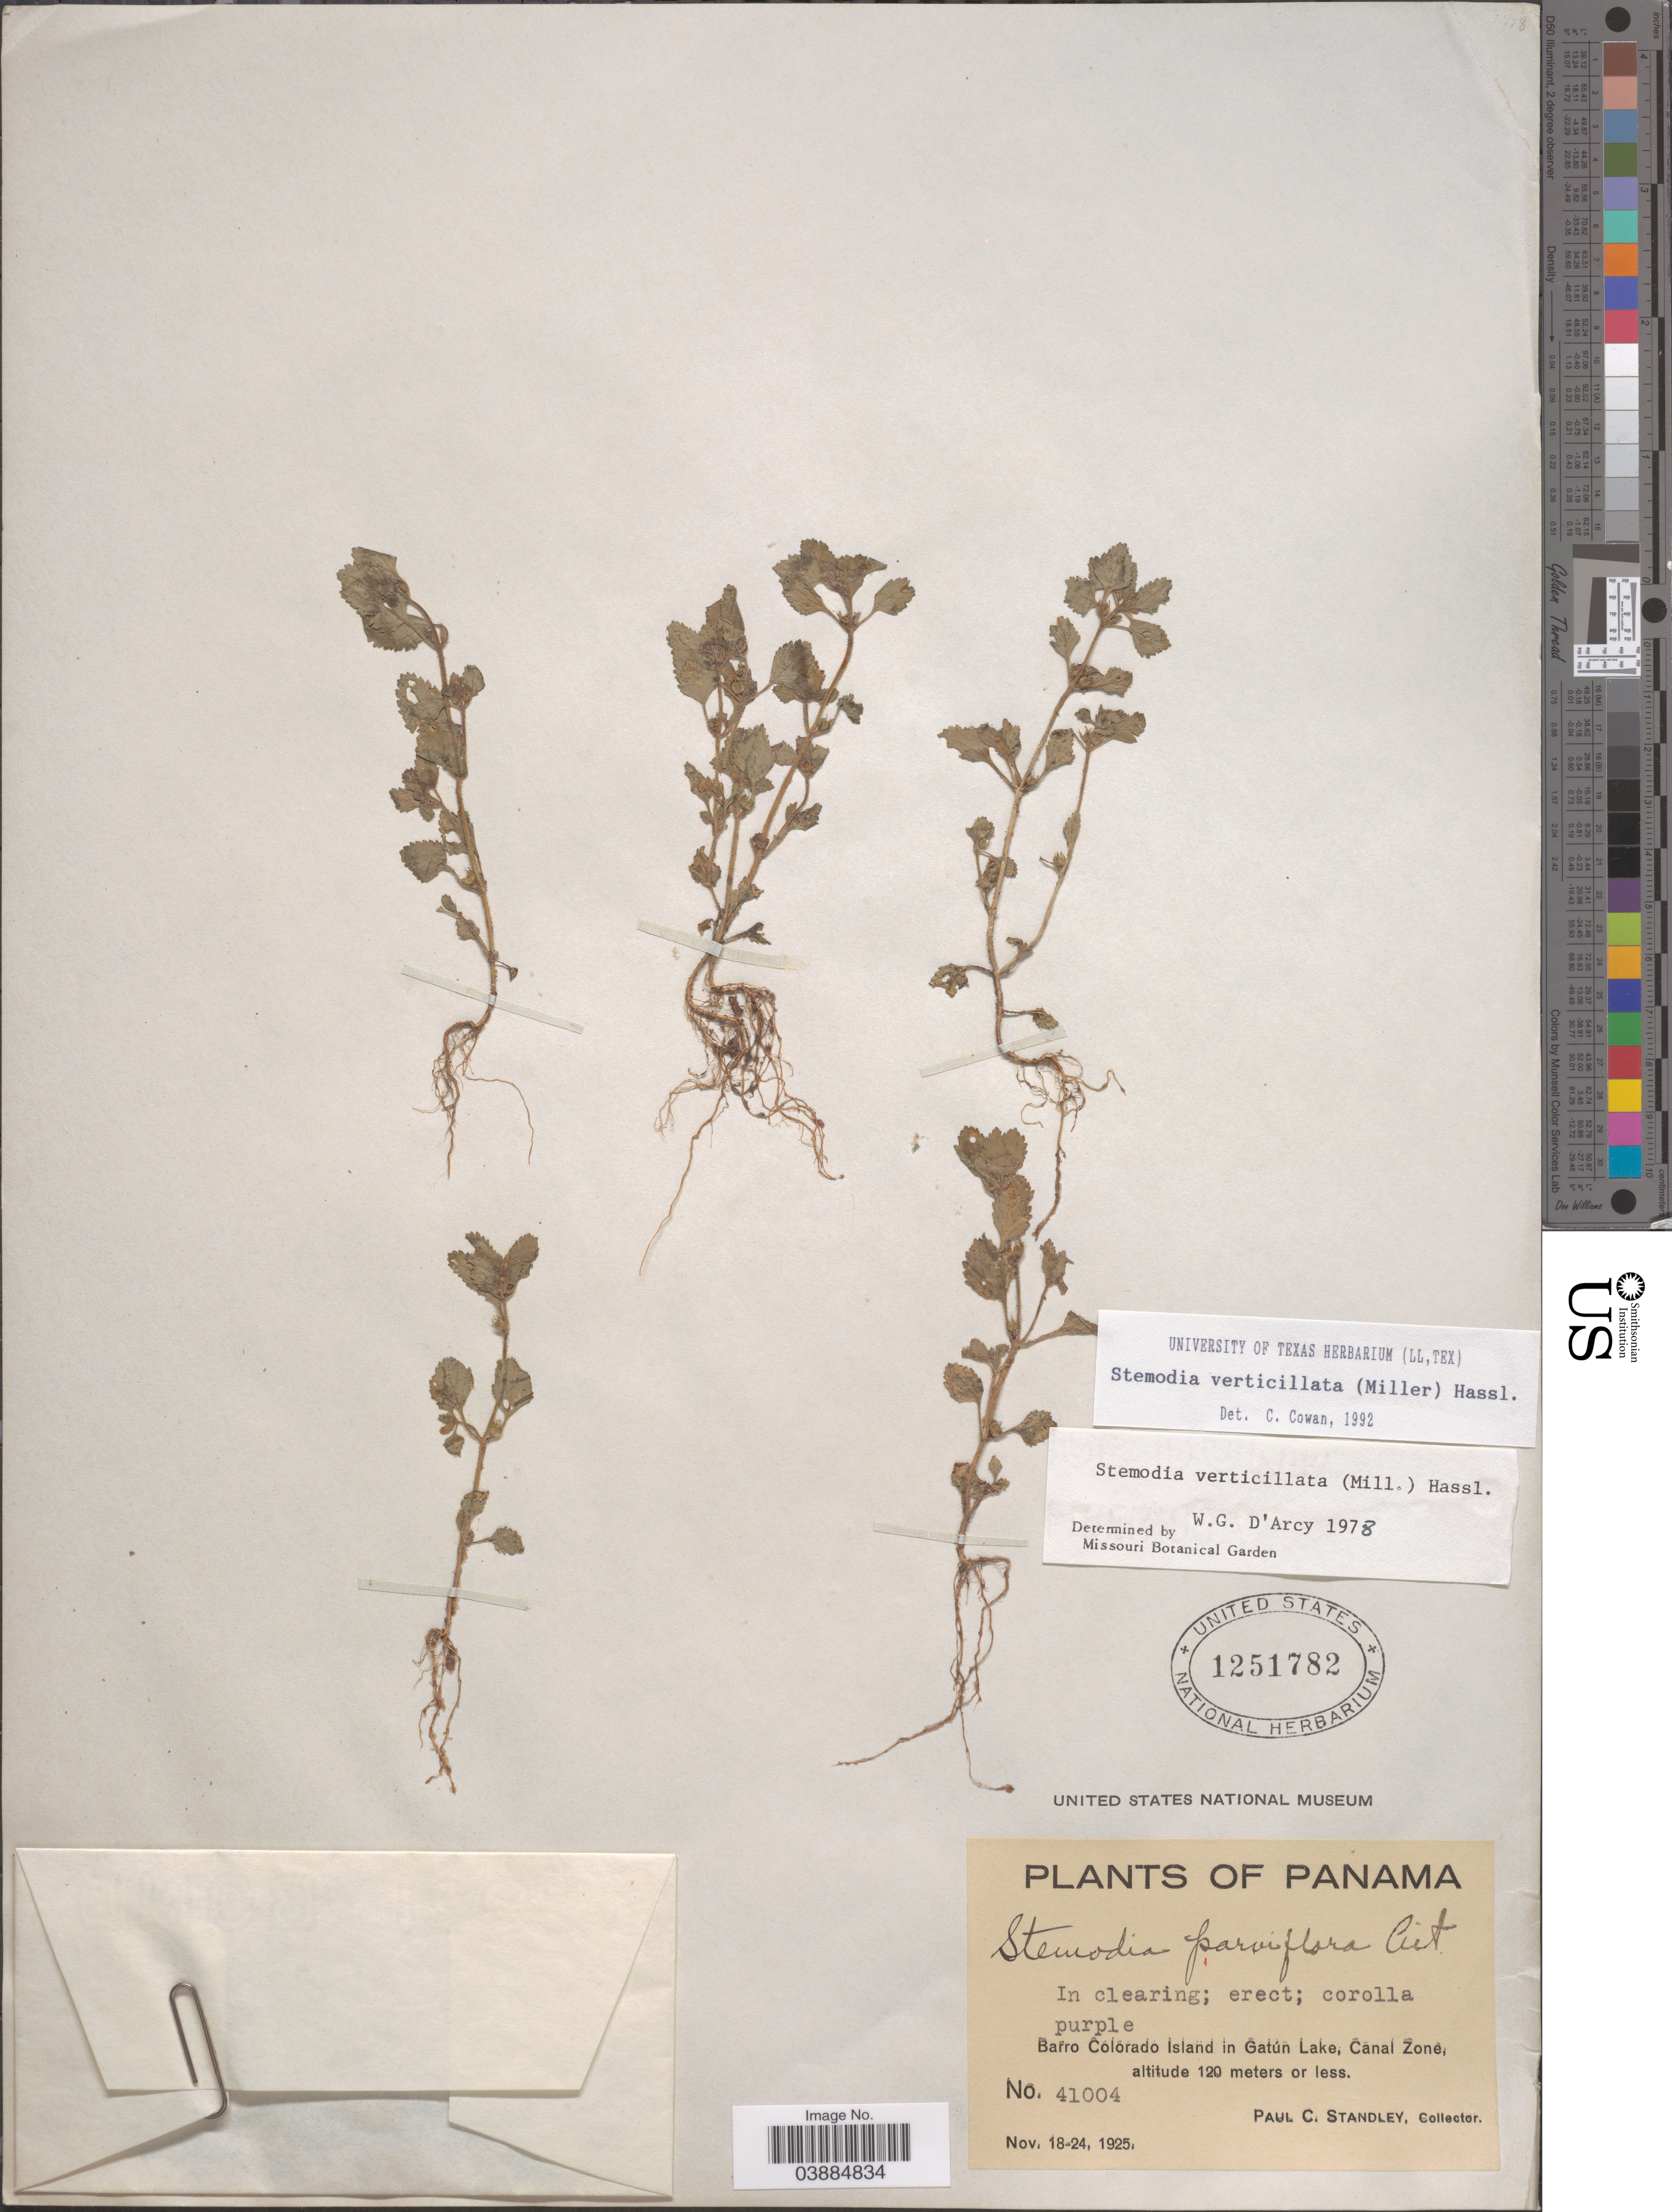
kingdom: Plantae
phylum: Tracheophyta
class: Magnoliopsida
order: Lamiales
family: Plantaginaceae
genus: Stemodia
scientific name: Stemodia verticillata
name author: (Mill.) Hassl.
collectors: P. C. Standley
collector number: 41004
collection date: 1925-11-18/1925-11-24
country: Panama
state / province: Colón / Panamá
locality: Barro Colorado Island in Gatún Lake, Canal Zone.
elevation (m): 120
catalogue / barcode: US 1251782